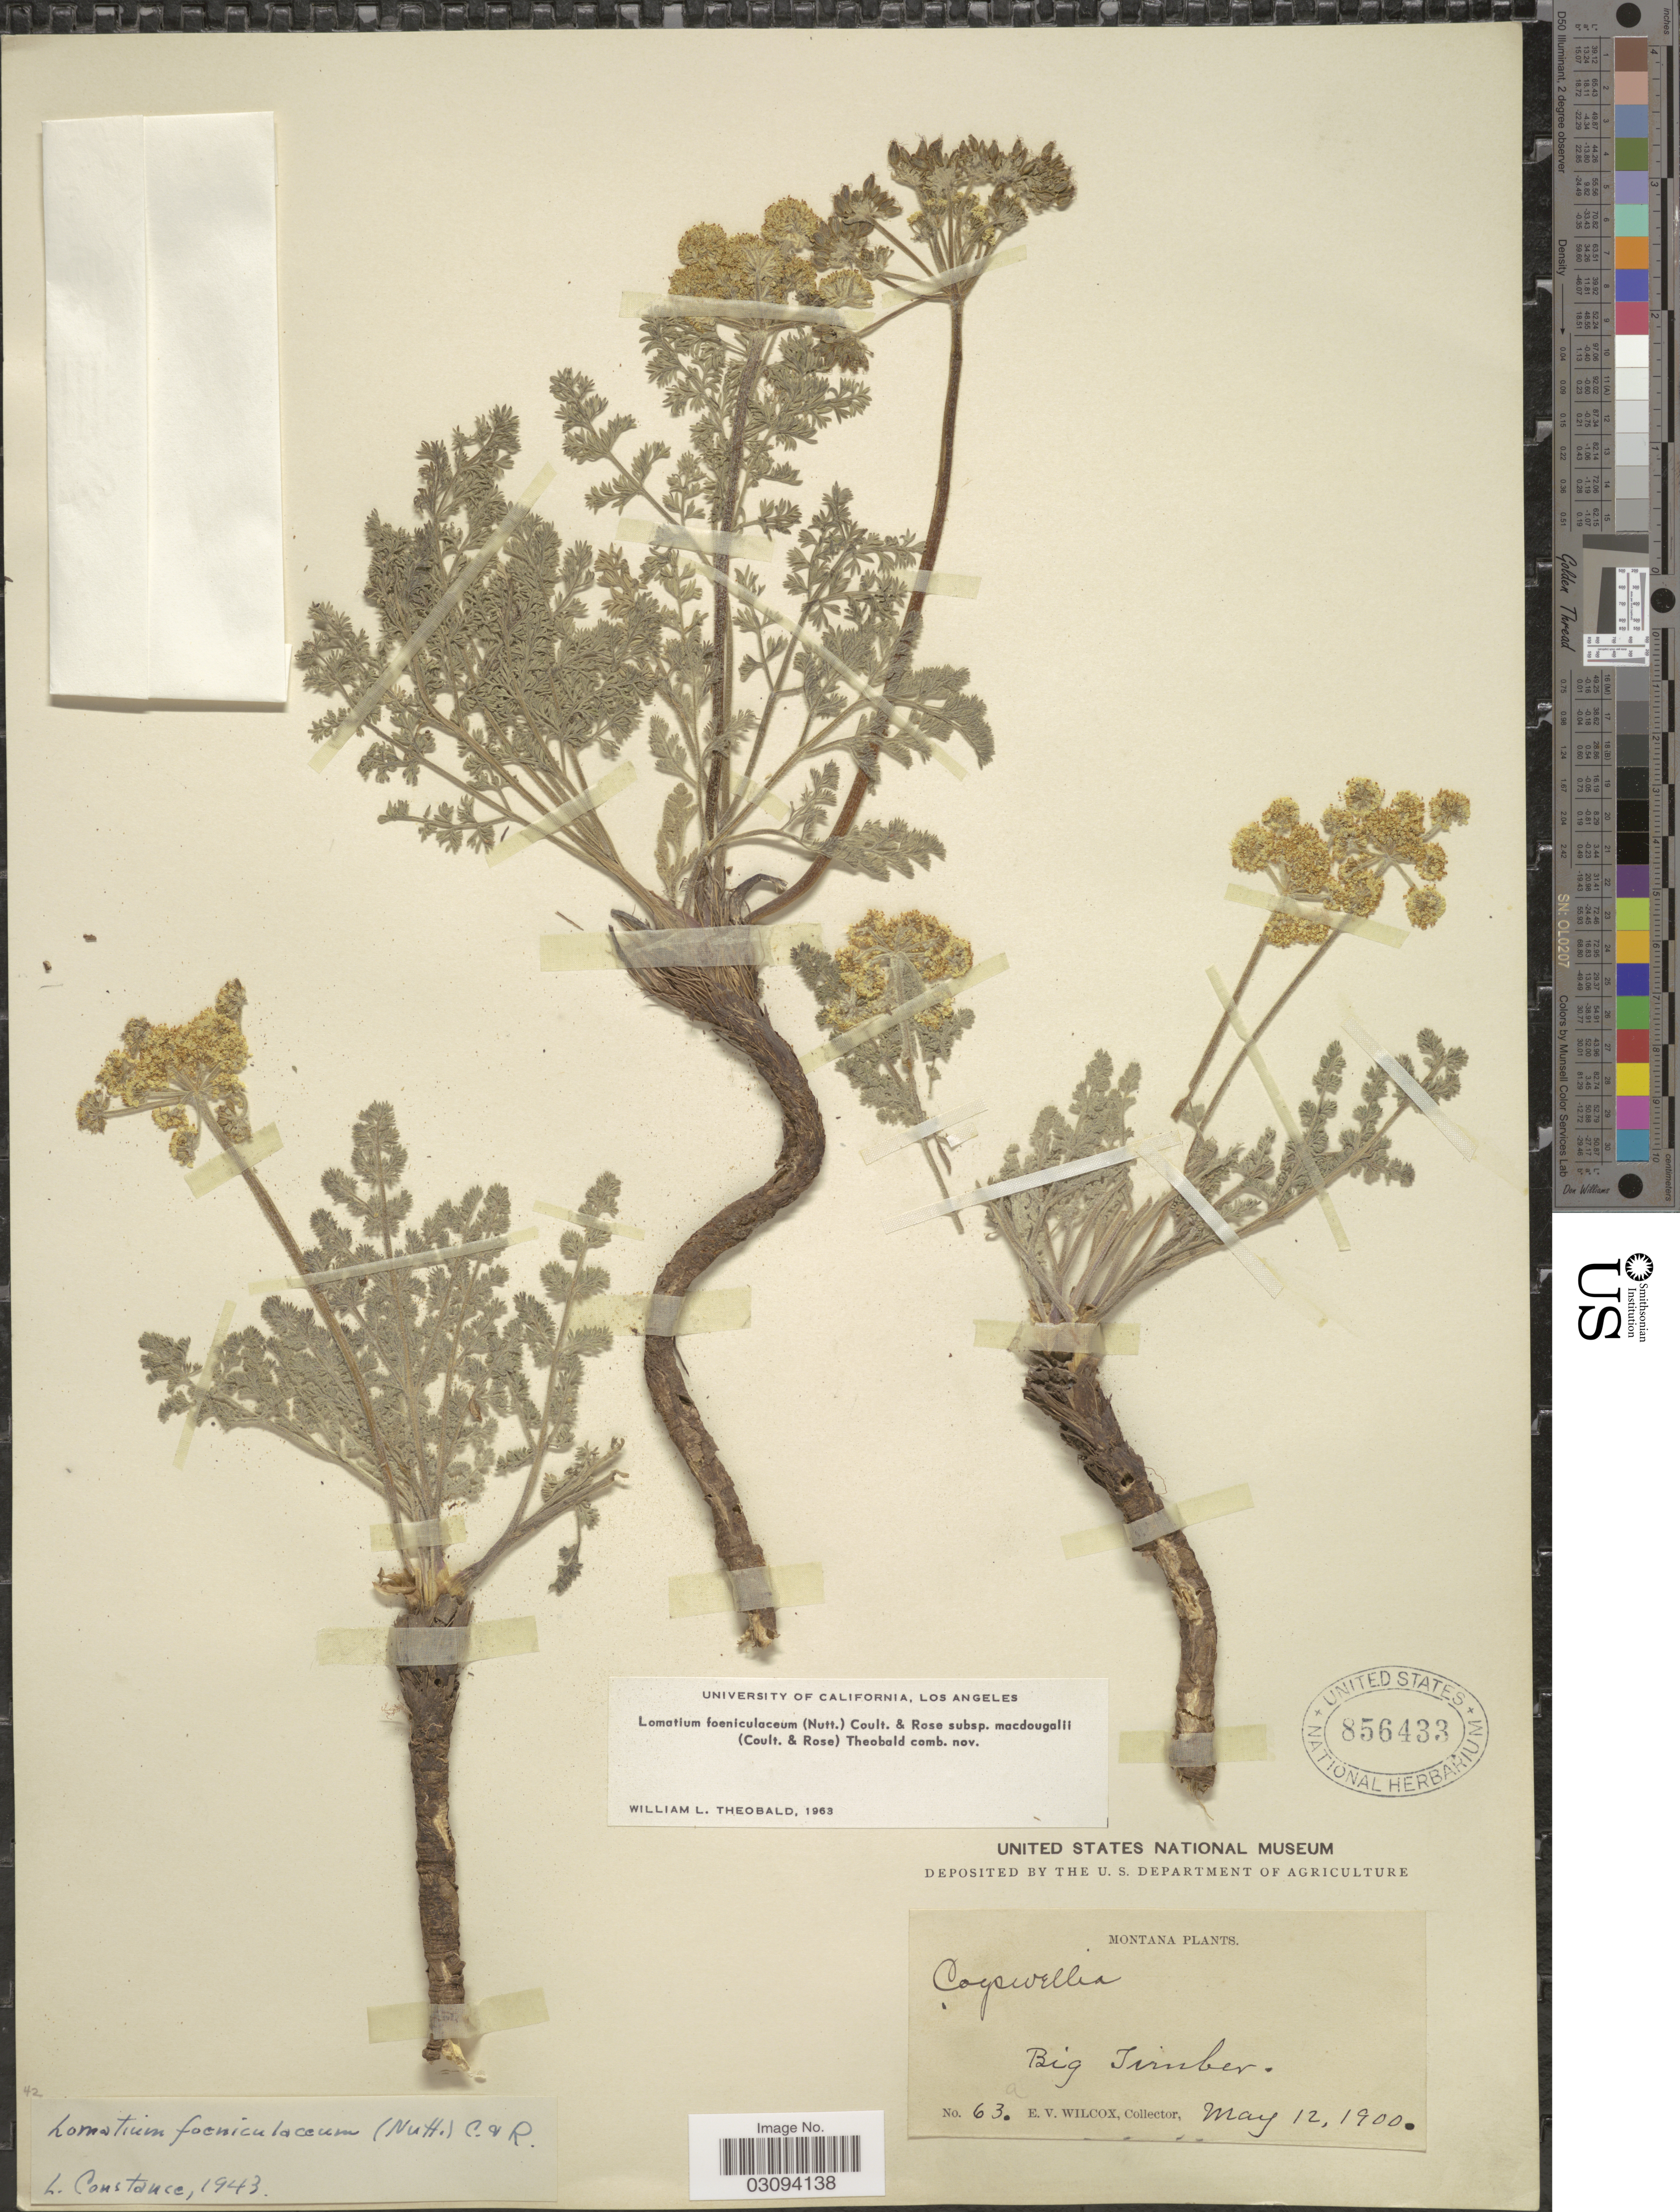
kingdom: Plantae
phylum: Tracheophyta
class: Magnoliopsida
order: Apiales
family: Apiaceae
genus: Lomatium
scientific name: Lomatium foeniculaceum subsp. macdougalii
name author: (J.M. Coult. & Rose) W.L. Theob.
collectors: E. V. Wilcox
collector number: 63a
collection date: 1900-05-12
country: United States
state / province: Montana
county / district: Sweet Grass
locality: Big Timber.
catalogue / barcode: US 856433